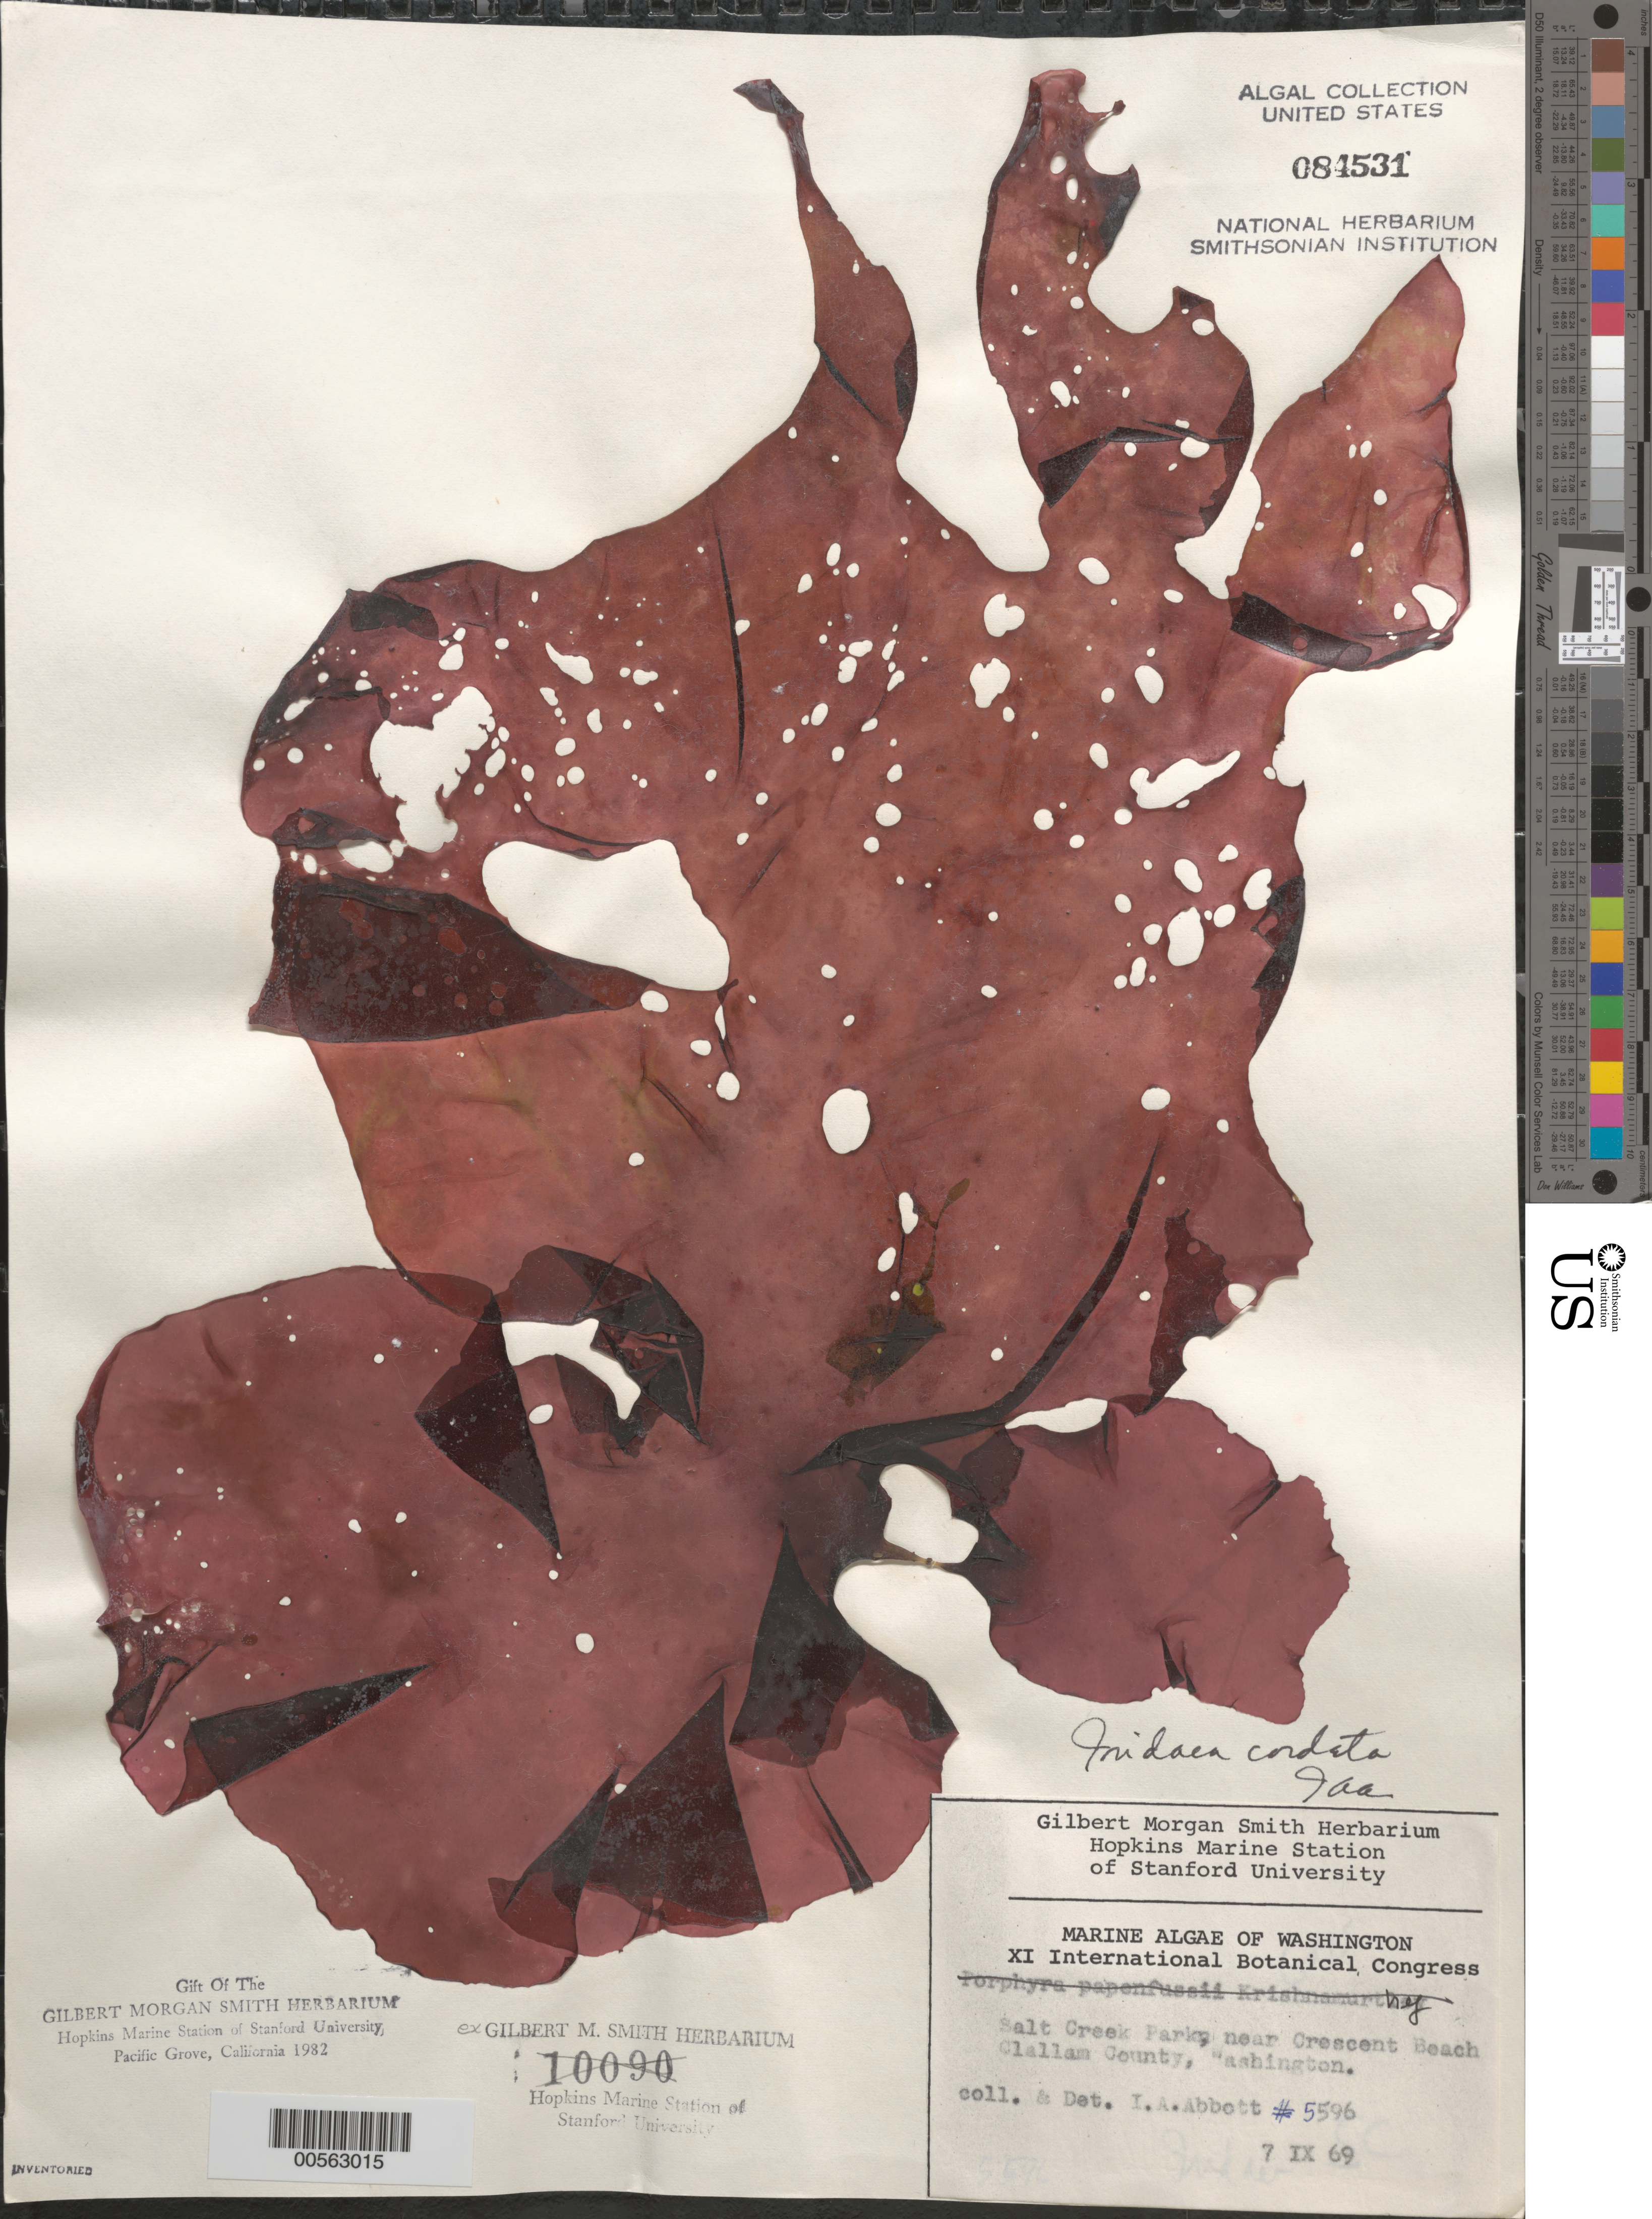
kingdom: Plantae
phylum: Rhodophyta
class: Florideophyceae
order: Gigartinales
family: Gigartinaceae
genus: Iridaea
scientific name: Iridaea cordata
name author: (Turner) Bory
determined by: Abbott, Isabella A.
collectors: I. A. Abbott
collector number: IAA 5596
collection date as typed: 07 Sep 1969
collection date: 1969-09-07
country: United States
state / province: Washington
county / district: Clallam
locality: Salt Creek Park, near Crescent Beach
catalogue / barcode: US 84531